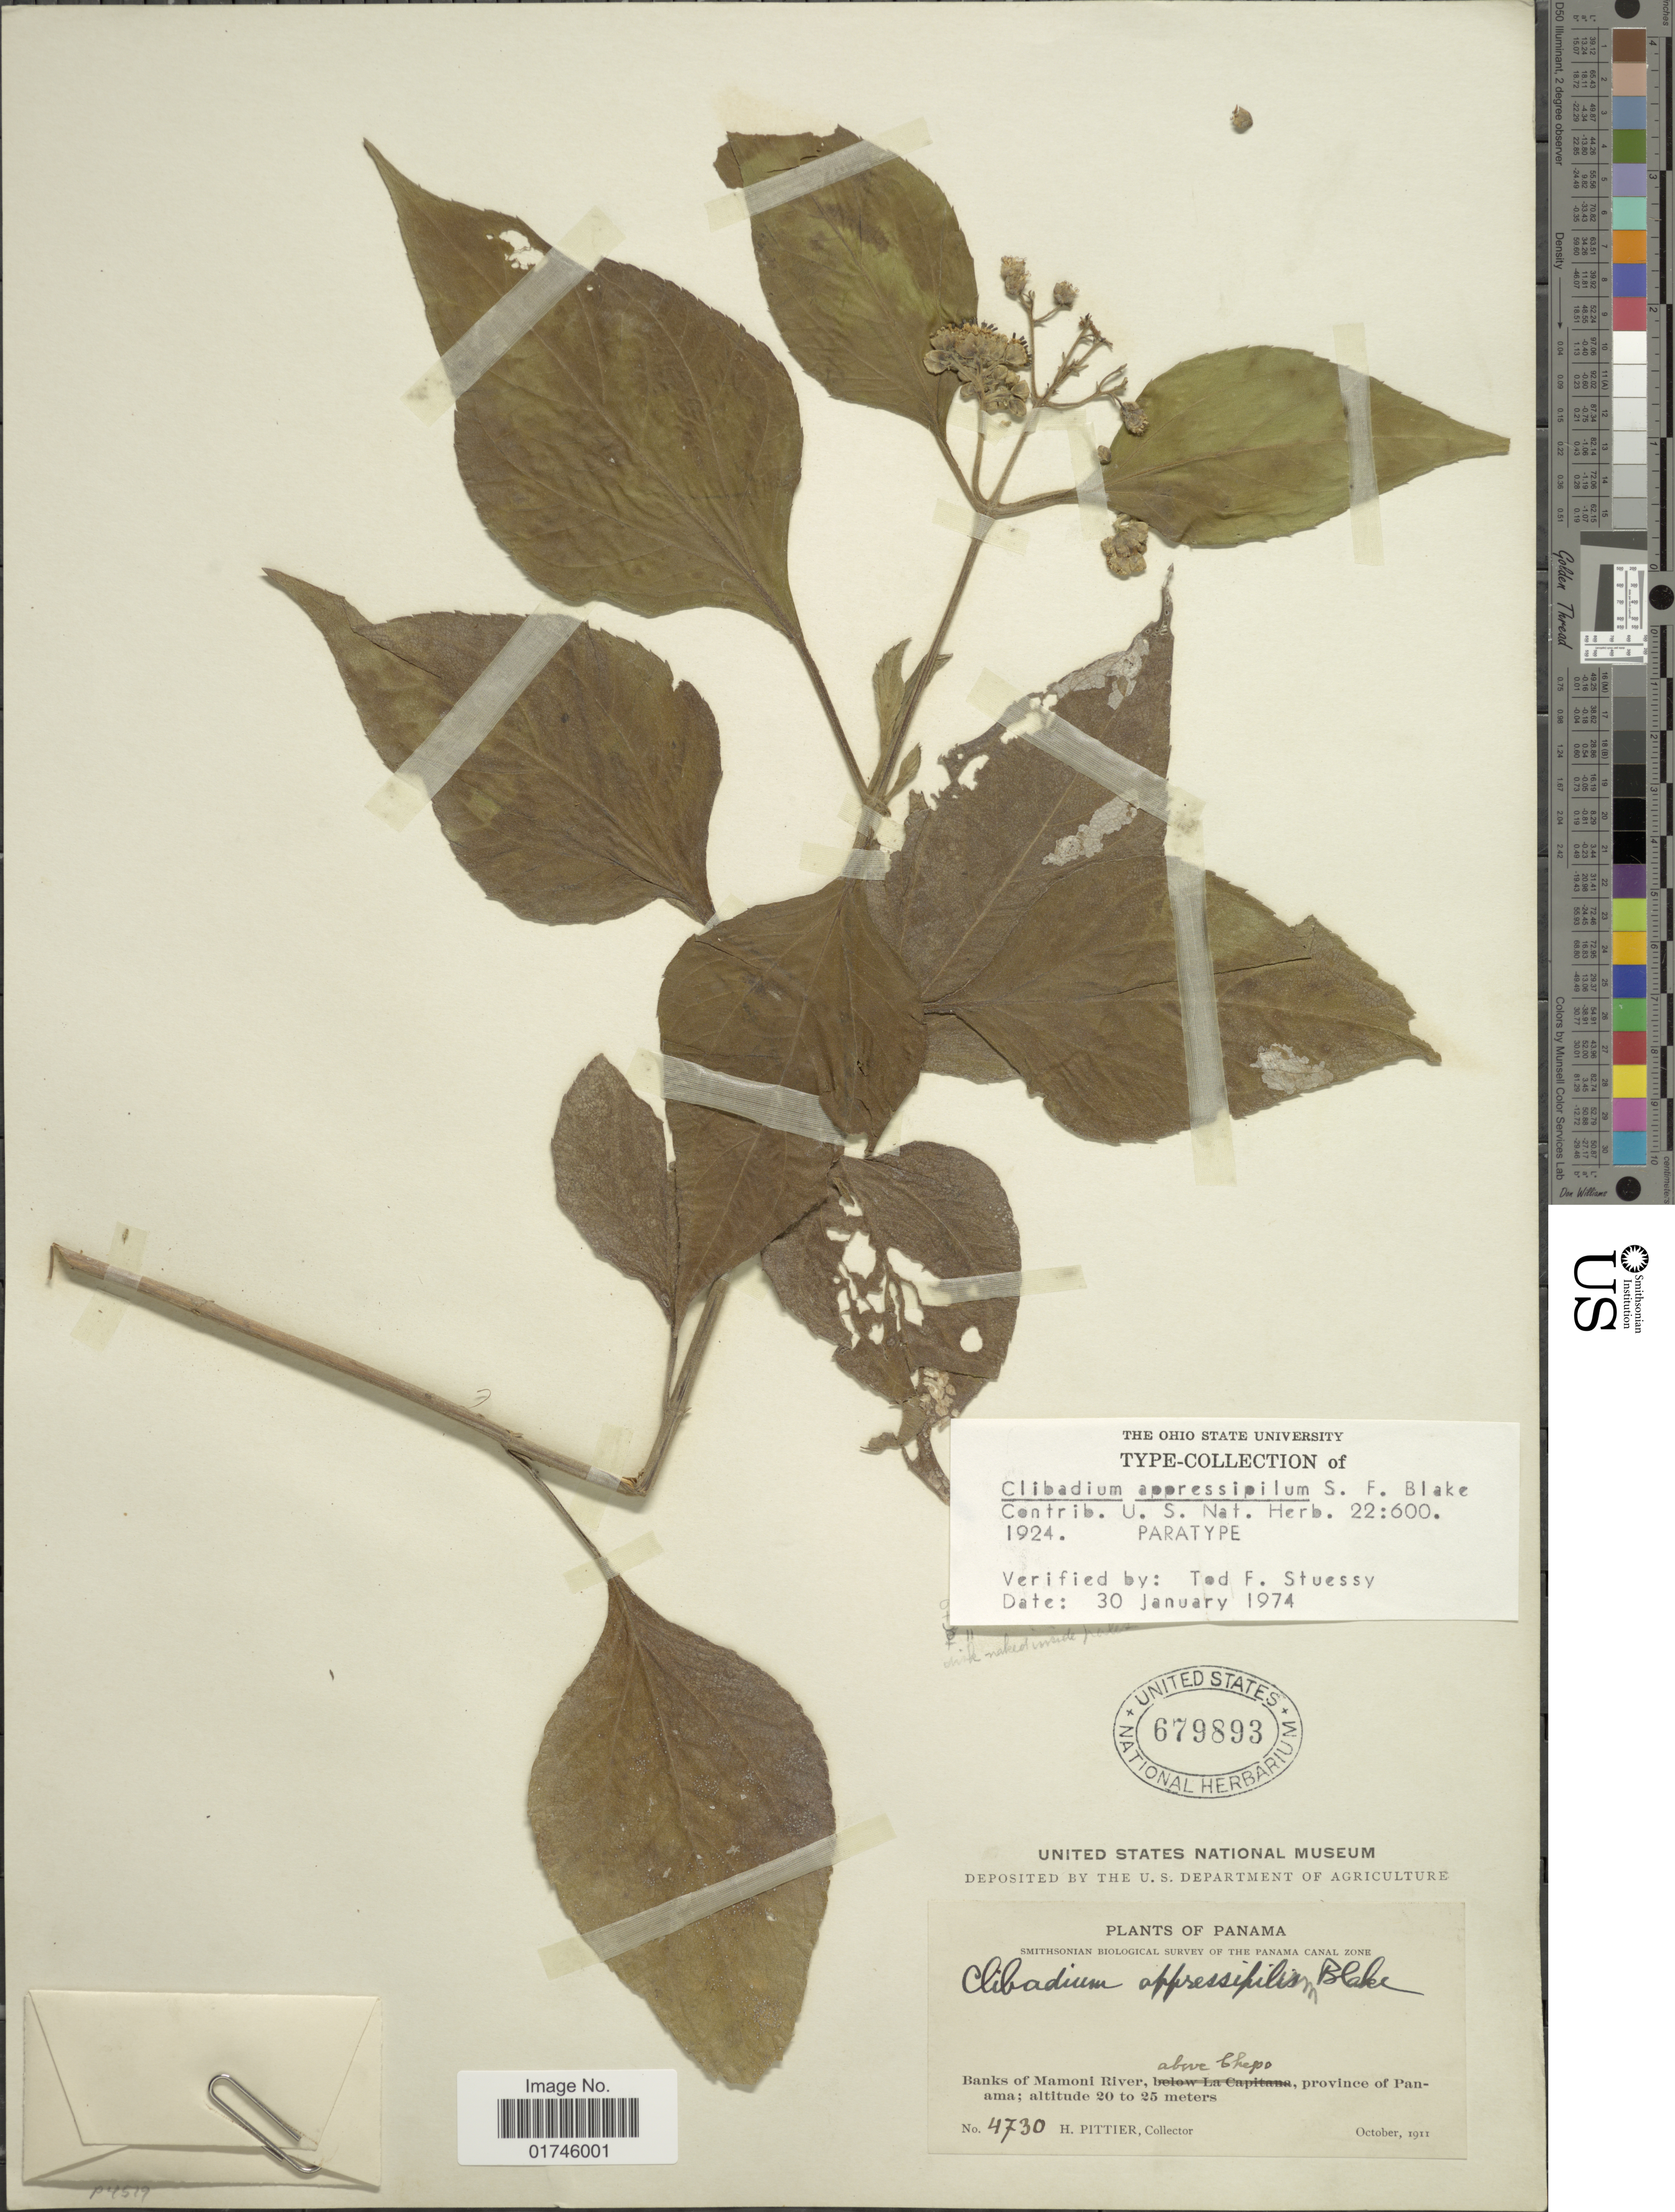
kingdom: Plantae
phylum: Tracheophyta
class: Magnoliopsida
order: Asterales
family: Asteraceae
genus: Clibadium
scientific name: Clibadium appressipilum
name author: S.F. Blake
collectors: H. F. Pittier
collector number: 4730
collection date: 1911-10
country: Panama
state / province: Panamá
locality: Banks of Mamoni Rive above Chepo, province of Panama.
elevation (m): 20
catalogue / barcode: US 679893